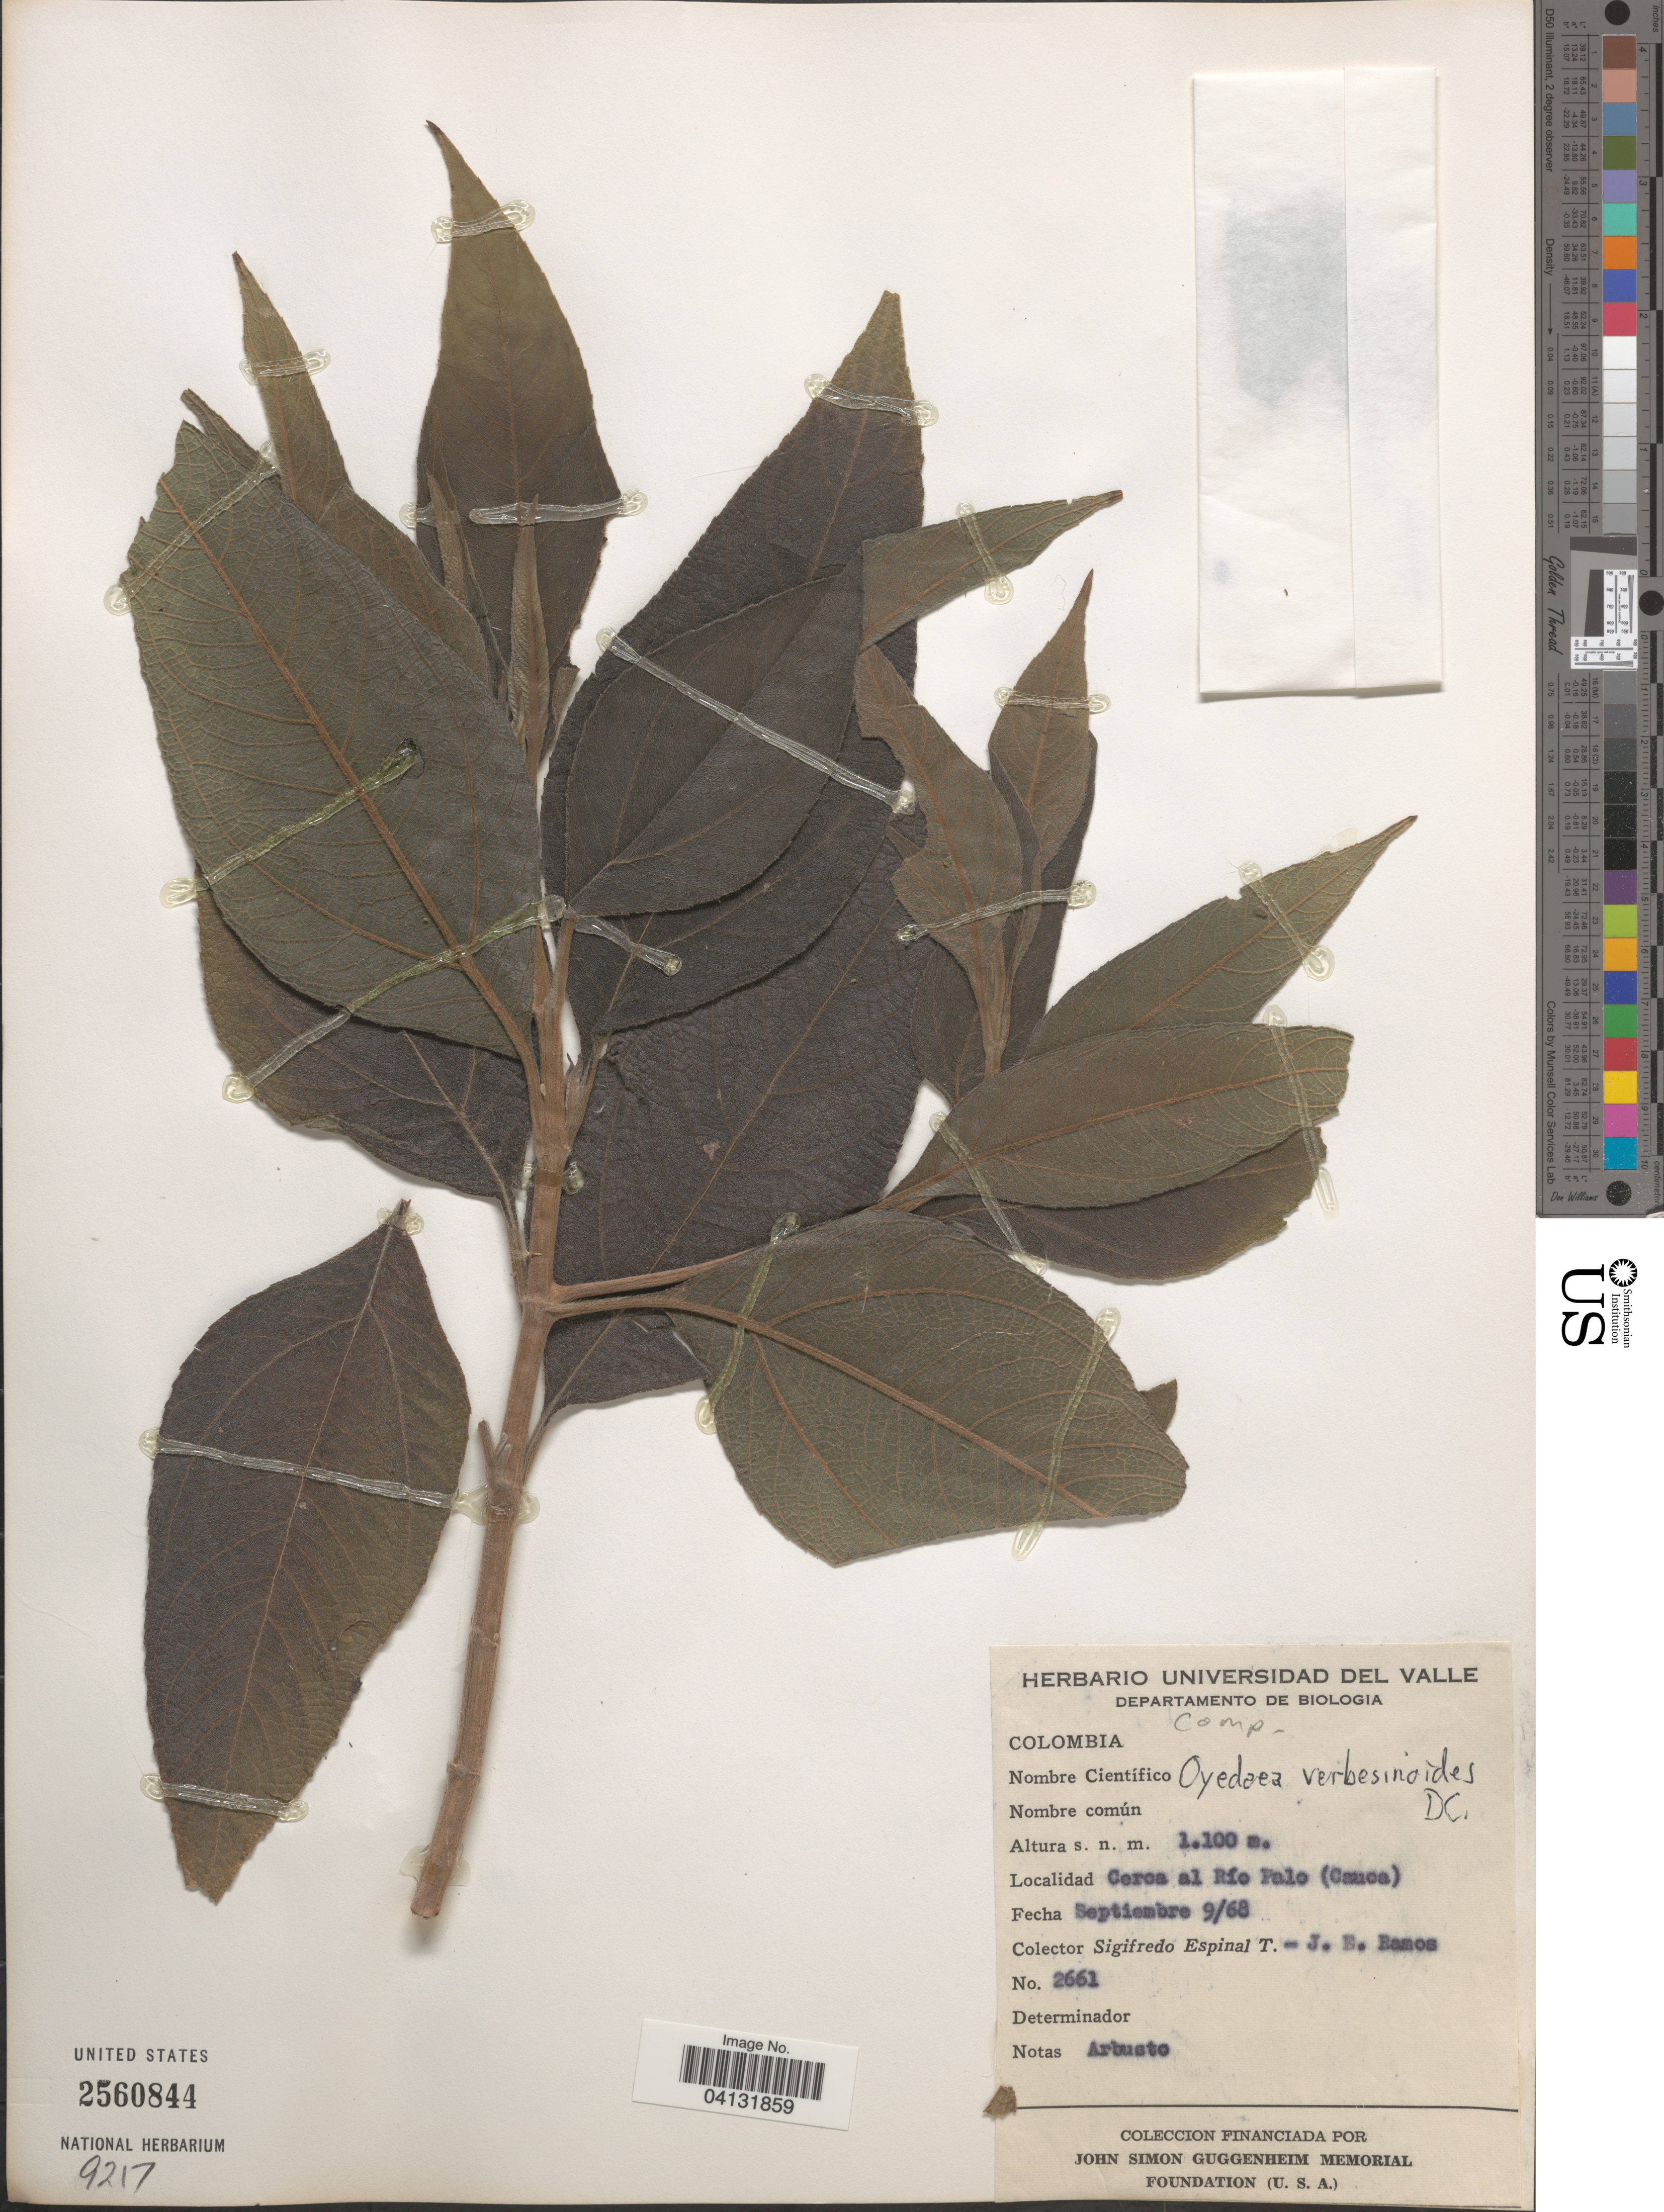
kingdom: Plantae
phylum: Tracheophyta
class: Magnoliopsida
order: Asterales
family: Asteraceae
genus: Oyedaea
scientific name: Oyedaea verbesinoides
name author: DC.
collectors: S. Espinal T. & J. E. Ramos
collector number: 2661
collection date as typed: Transcribed d/m/y: 9/9/68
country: Colombia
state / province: Cauca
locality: Cerca al Río Palo.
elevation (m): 1100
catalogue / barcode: US 2560844